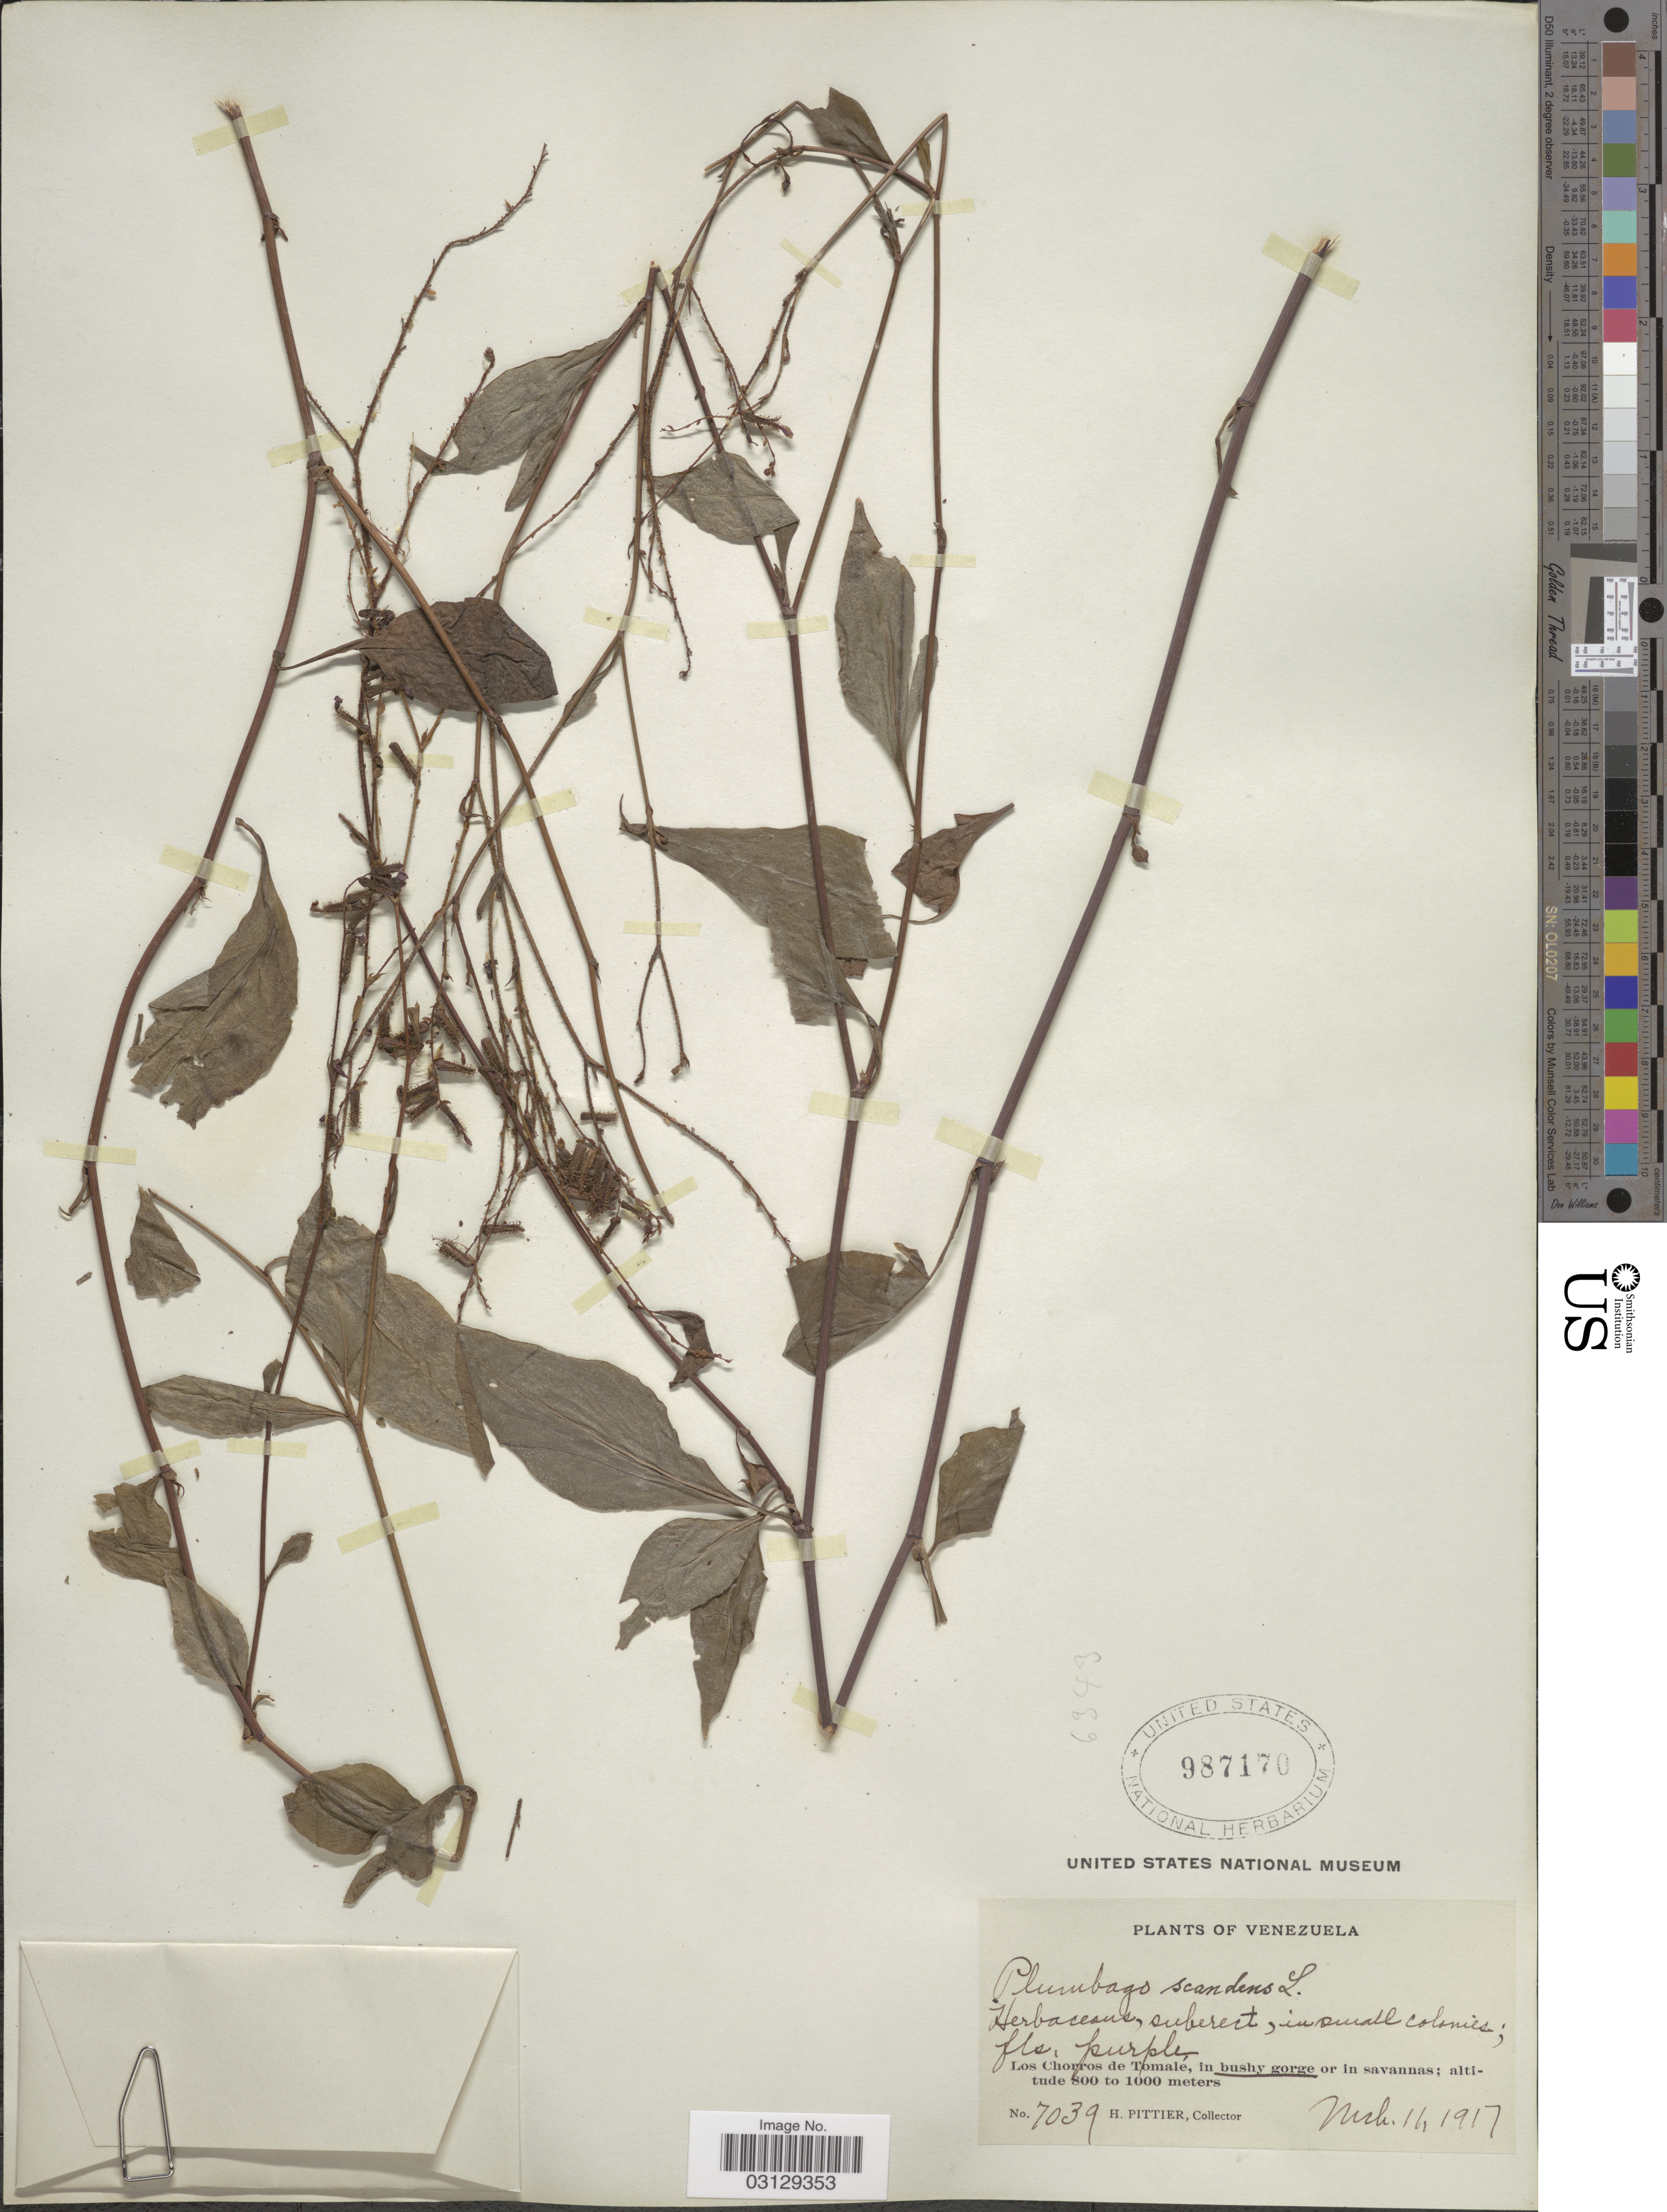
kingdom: Plantae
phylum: Tracheophyta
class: Magnoliopsida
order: Caryophyllales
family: Plumbaginaceae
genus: Plumbago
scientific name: Plumbago scandens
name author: L.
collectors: H. F. Pittier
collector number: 7039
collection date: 1917-03-11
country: Venezuela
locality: Los Chorros de Tomalé.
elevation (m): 800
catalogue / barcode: US 987170